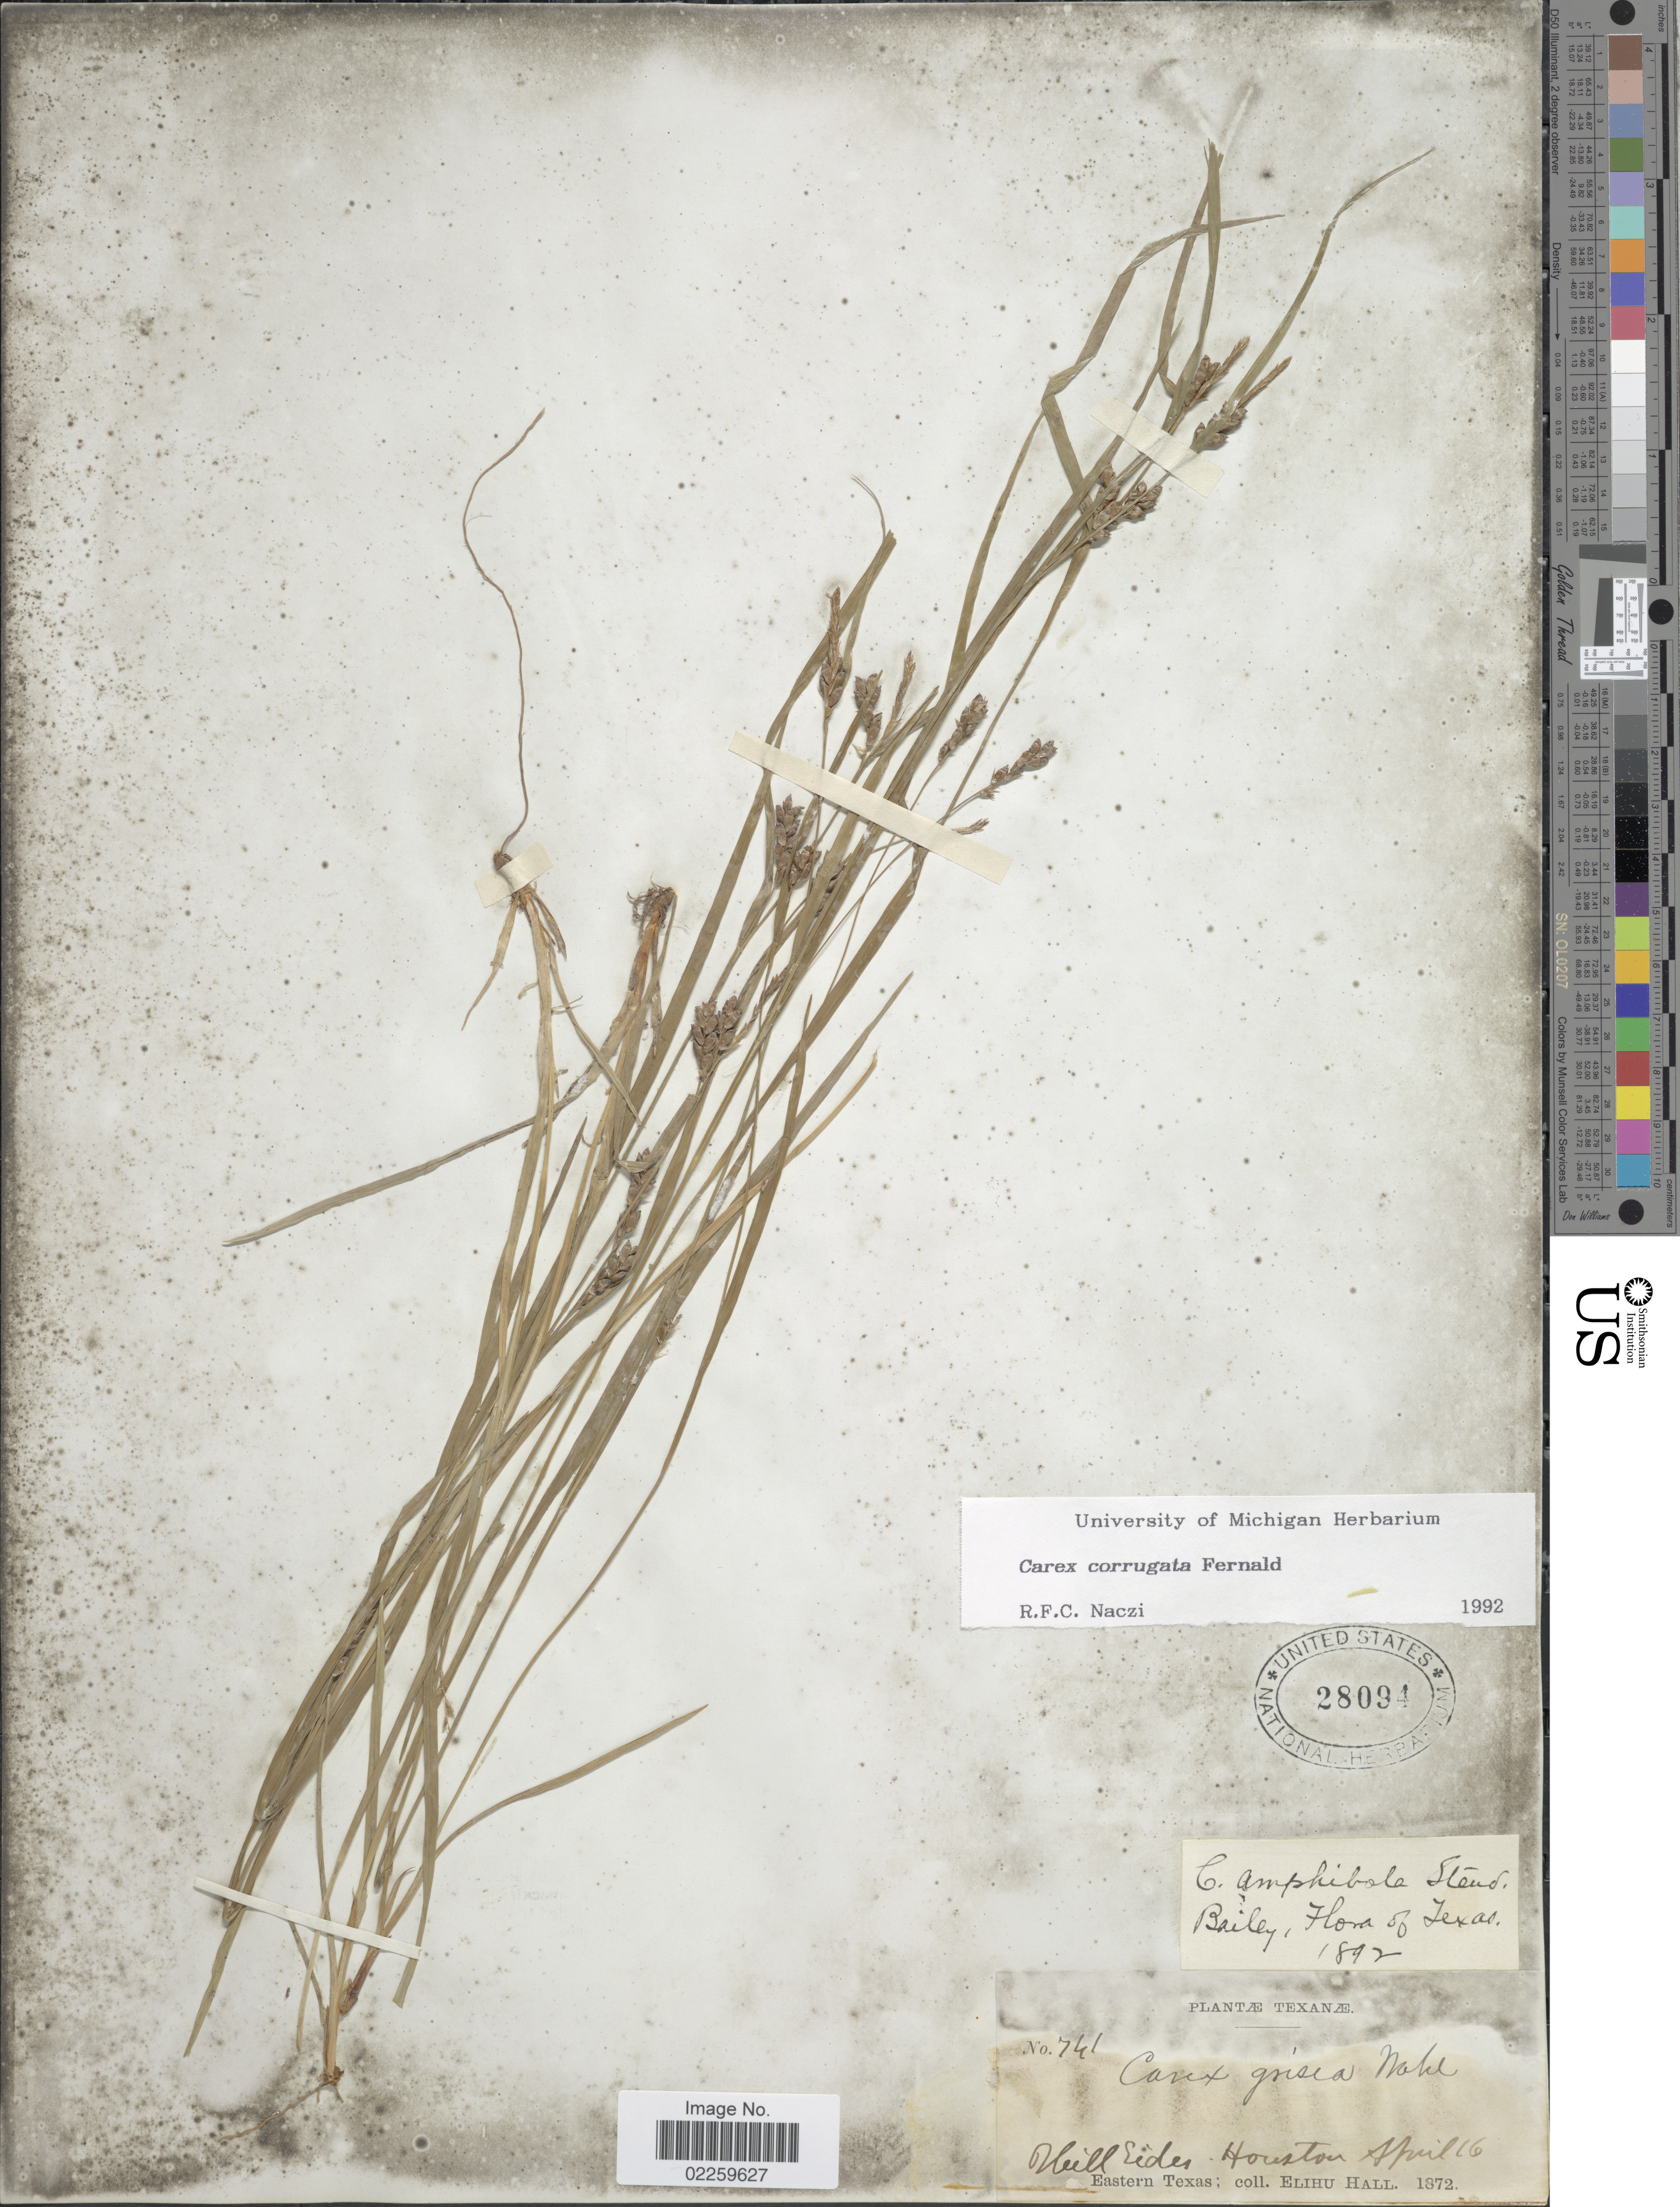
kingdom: Plantae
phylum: Tracheophyta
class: Liliopsida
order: Poales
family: Cyperaceae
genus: Carex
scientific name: Carex corrugata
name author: Fernald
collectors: E. Hall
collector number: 741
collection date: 1872-04-16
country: United States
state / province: Texas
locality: Hill sides, Houston, Eastern Texas.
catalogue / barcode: US 28094